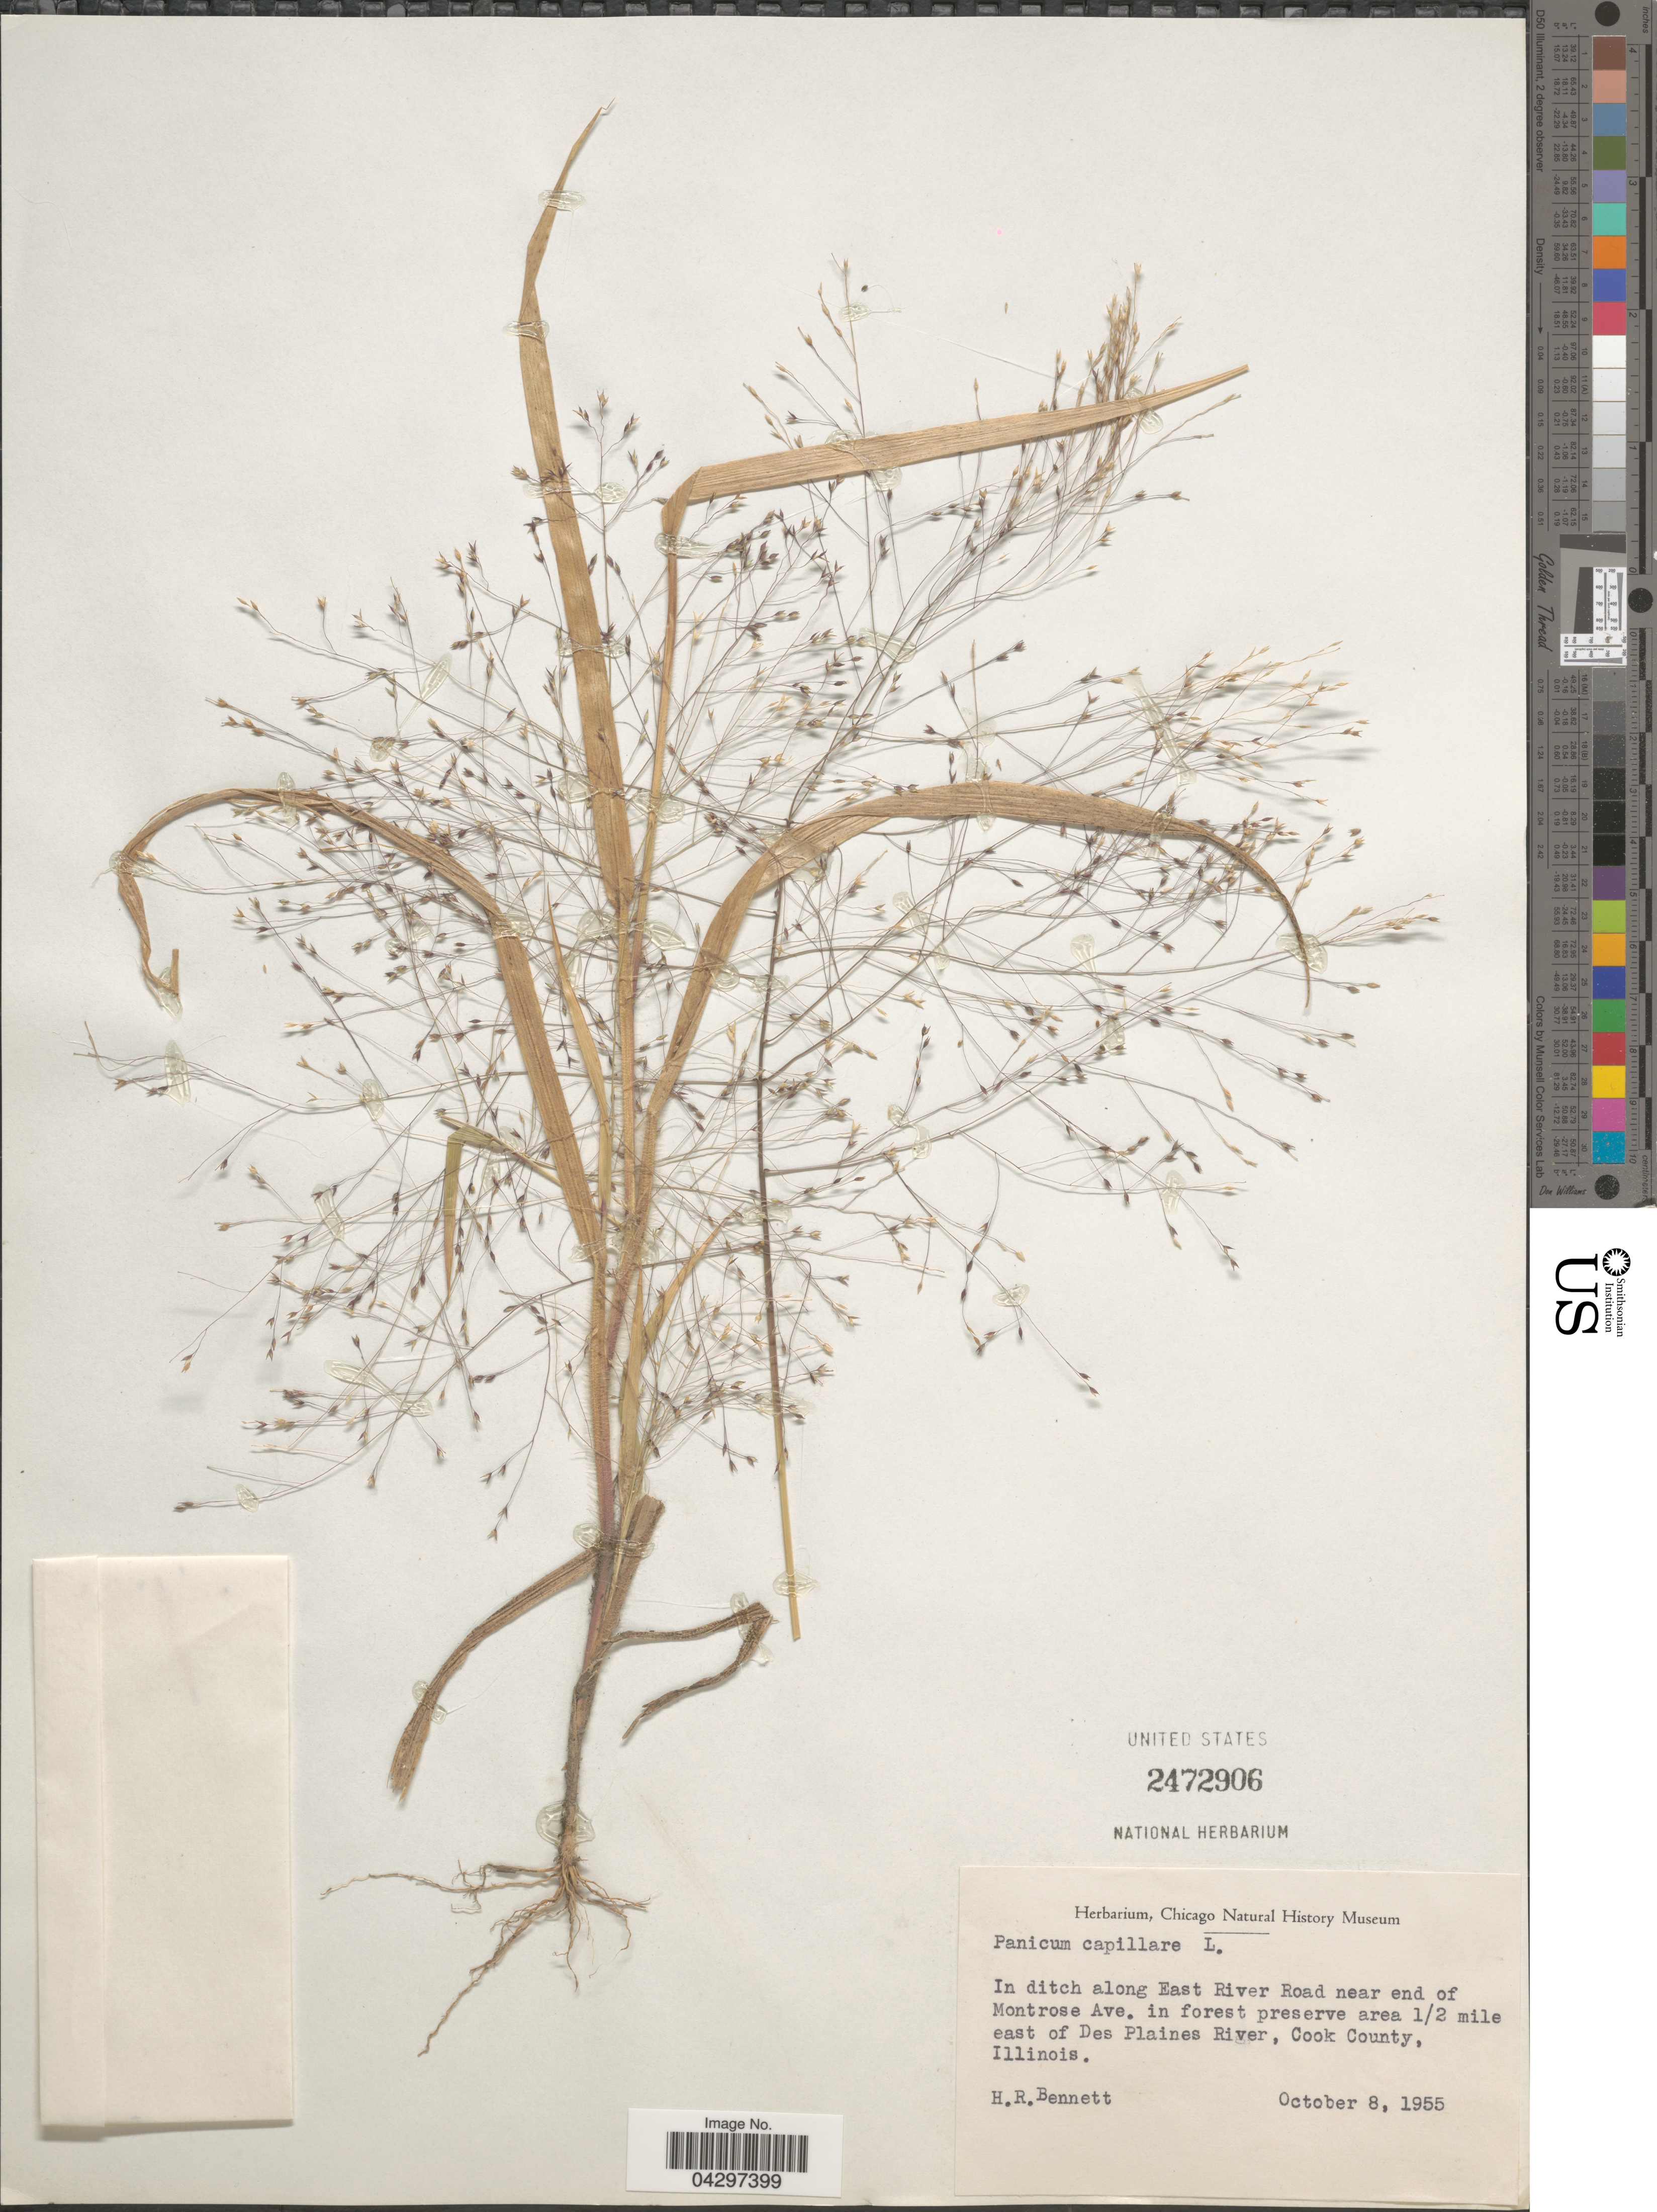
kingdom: Plantae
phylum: Tracheophyta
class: Liliopsida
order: Poales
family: Poaceae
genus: Panicum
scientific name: Panicum capillare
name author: L.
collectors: H. R. Bennett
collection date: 1955-10-08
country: United States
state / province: Illinois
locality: In ditch along East River Road near end of Montrose Ave. in forest preserve area ½ mile east of Des Plaines River, Cook County.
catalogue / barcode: US 2472906